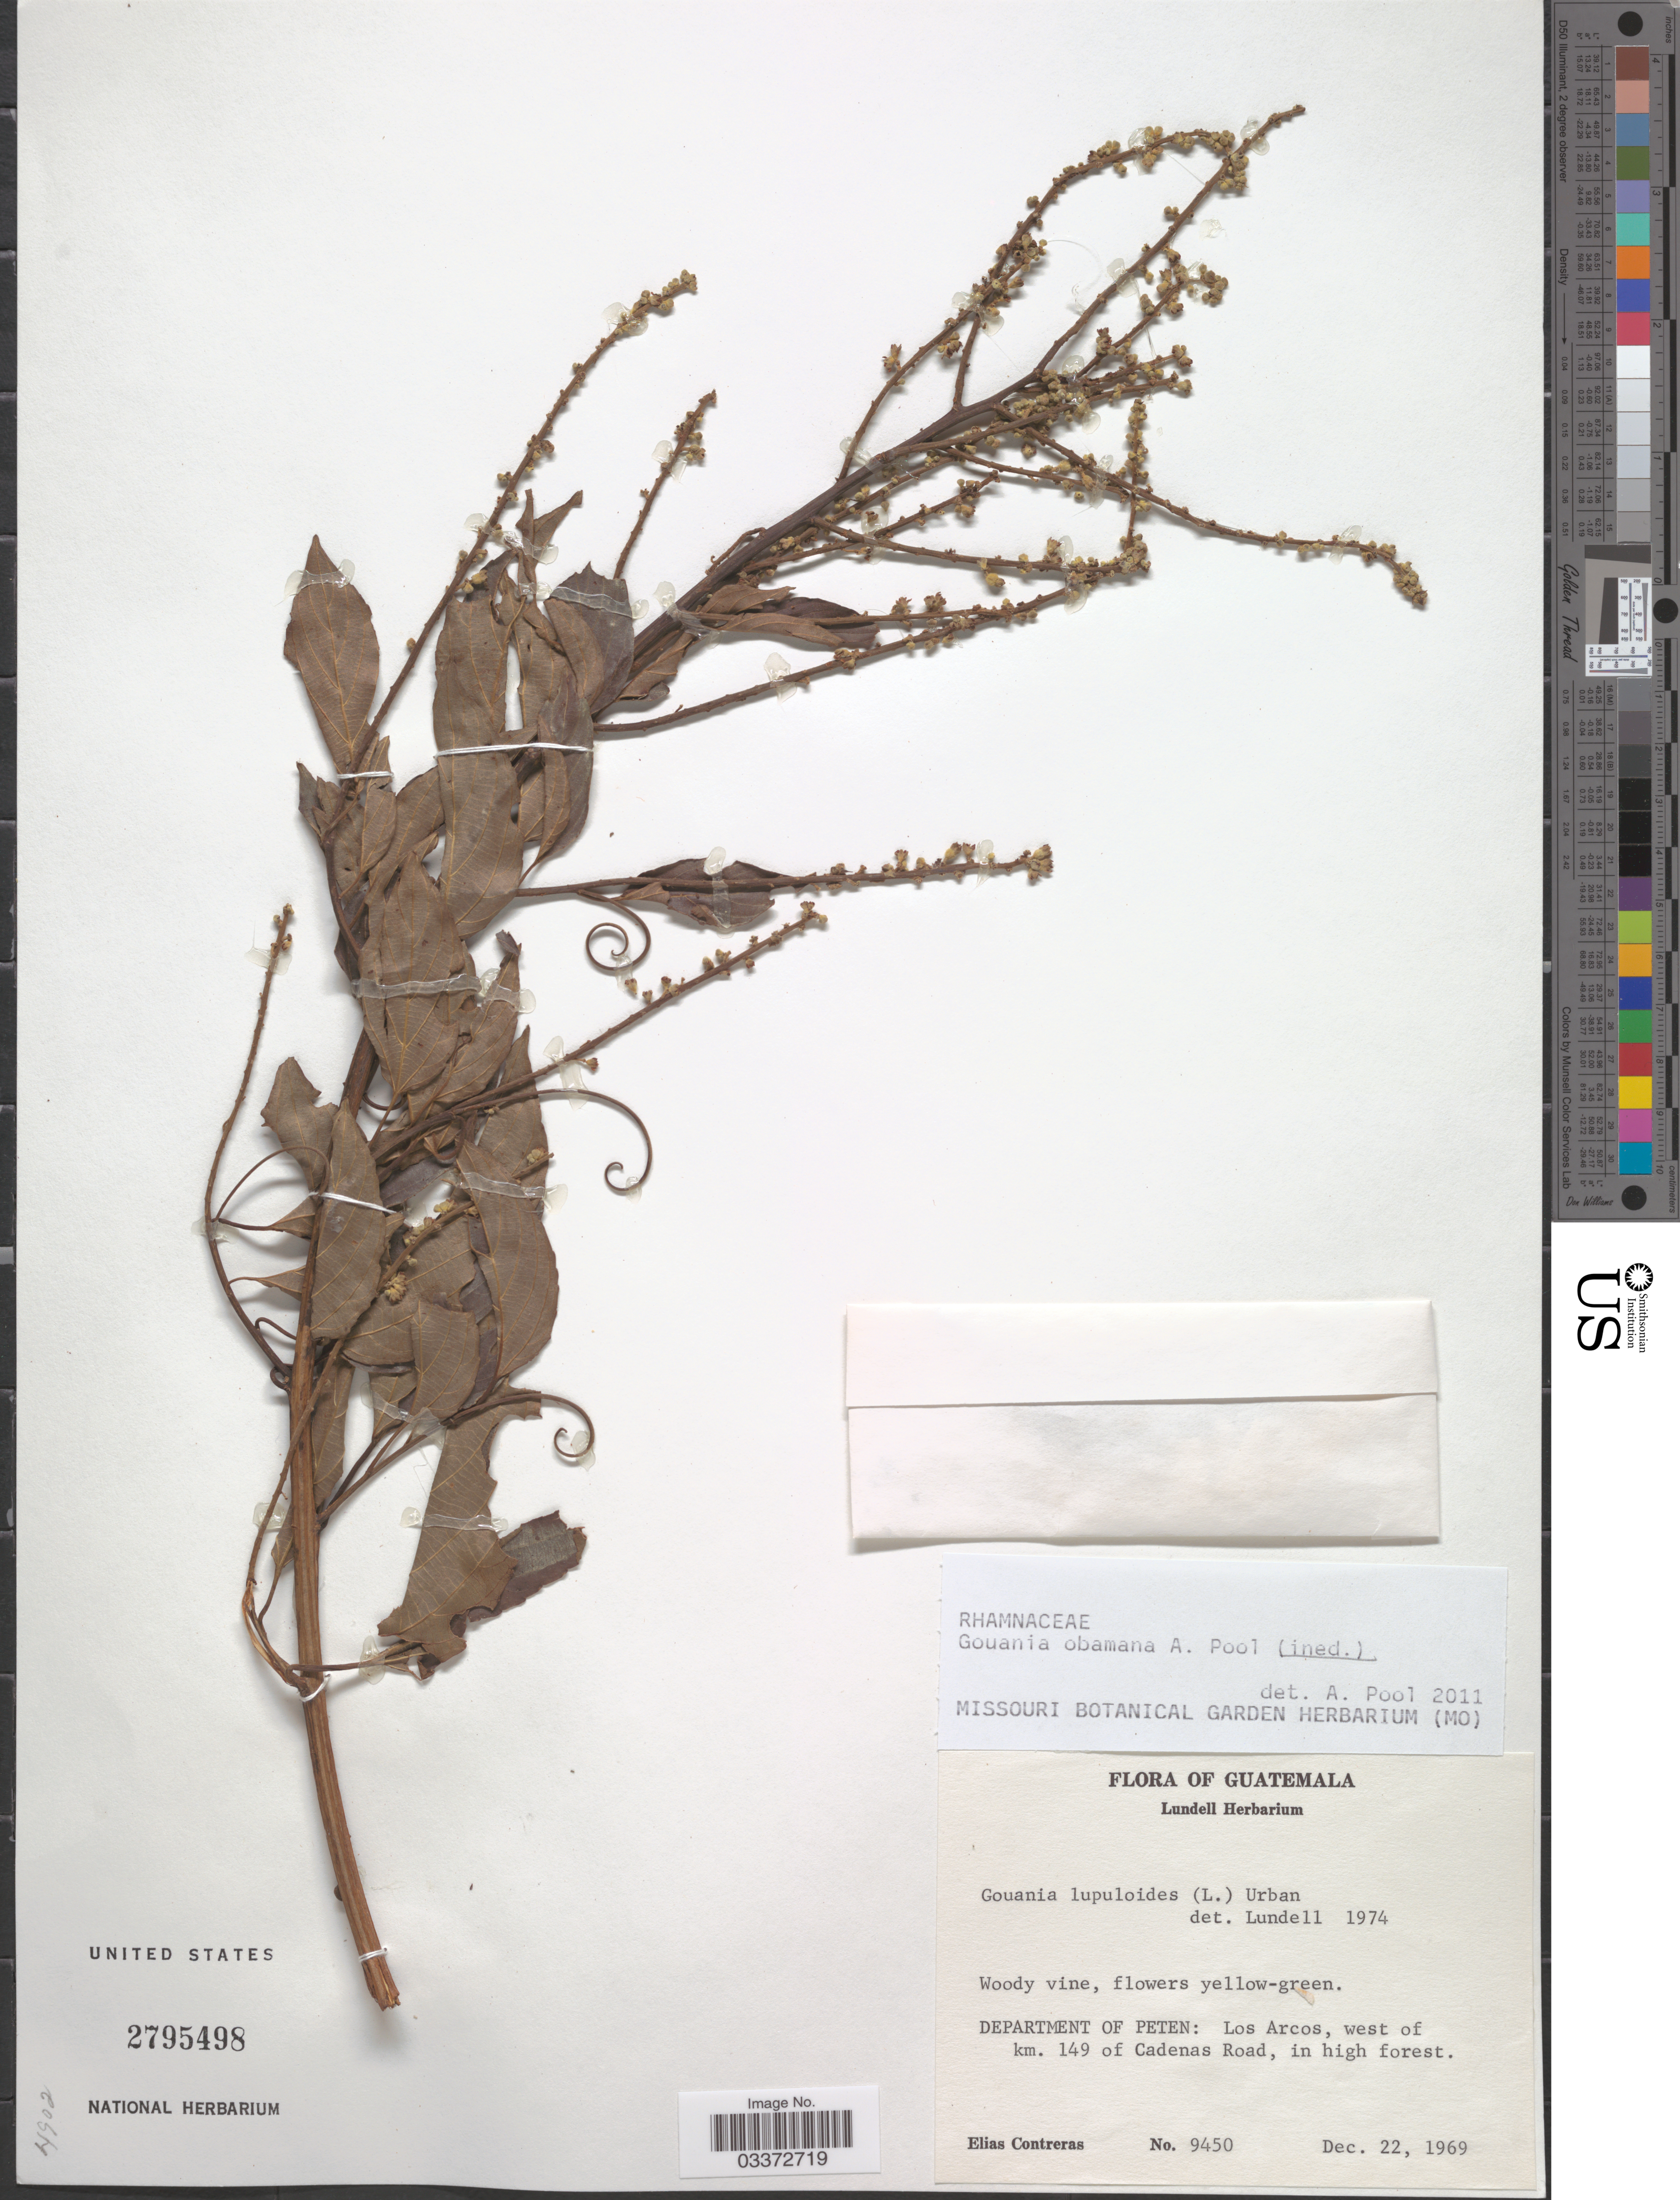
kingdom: Plantae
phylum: Tracheophyta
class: Magnoliopsida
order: Rosales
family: Rhamnaceae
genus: Gouania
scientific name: Gouania obamana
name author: A. Pool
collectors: E. Contreras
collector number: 9450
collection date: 1969-12-22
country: Guatemala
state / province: El Petén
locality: Department of Peten: Los Arcos, west of km. 149 of Cadenas Road.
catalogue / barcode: US 2795498